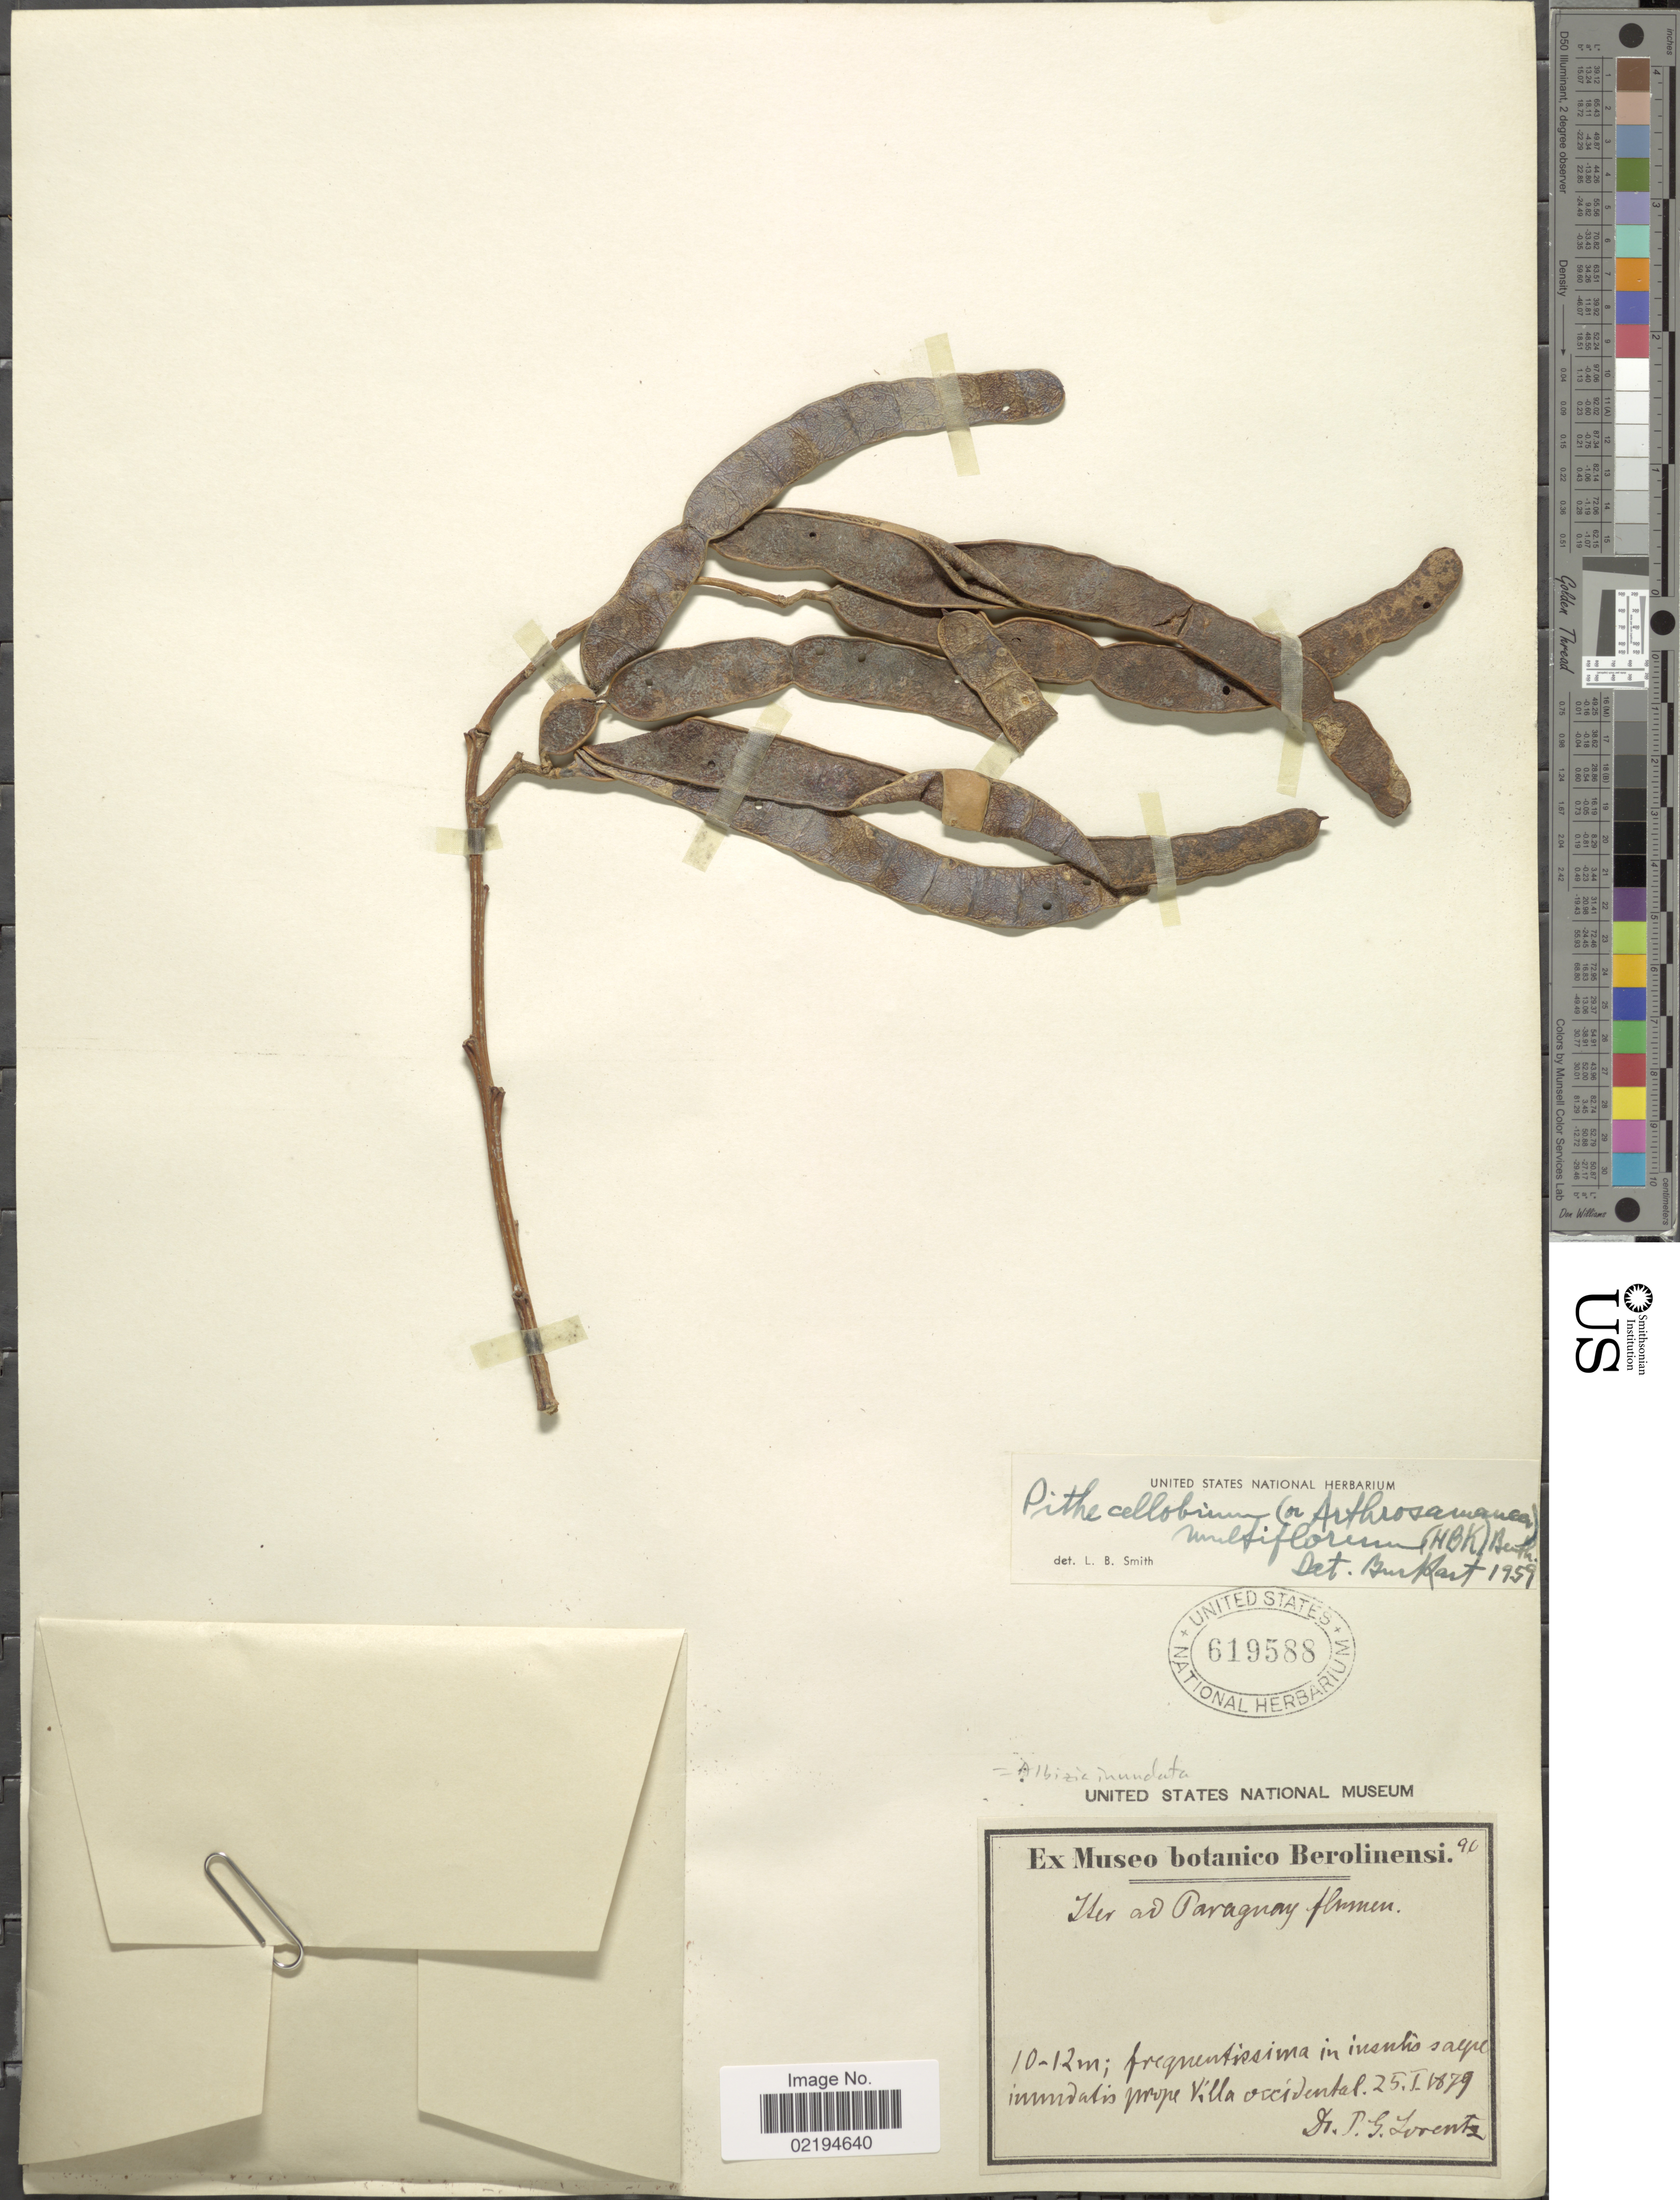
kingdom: Plantae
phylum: Tracheophyta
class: Magnoliopsida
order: Fabales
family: Fabaceae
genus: Pseudalbizzia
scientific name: Pseudalbizzia inundata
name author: (Mart.) Koenen & Duno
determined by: Strong, Mark T., (BOT), Smithsonian Institution - National Museum of Natural History (UNITED STATES)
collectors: P. G. Lorentz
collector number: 90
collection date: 1879-01-25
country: Paraguay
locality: Inundatis prope Villa occidental, Iter ad Paraguay flumen.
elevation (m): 10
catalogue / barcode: US 619588